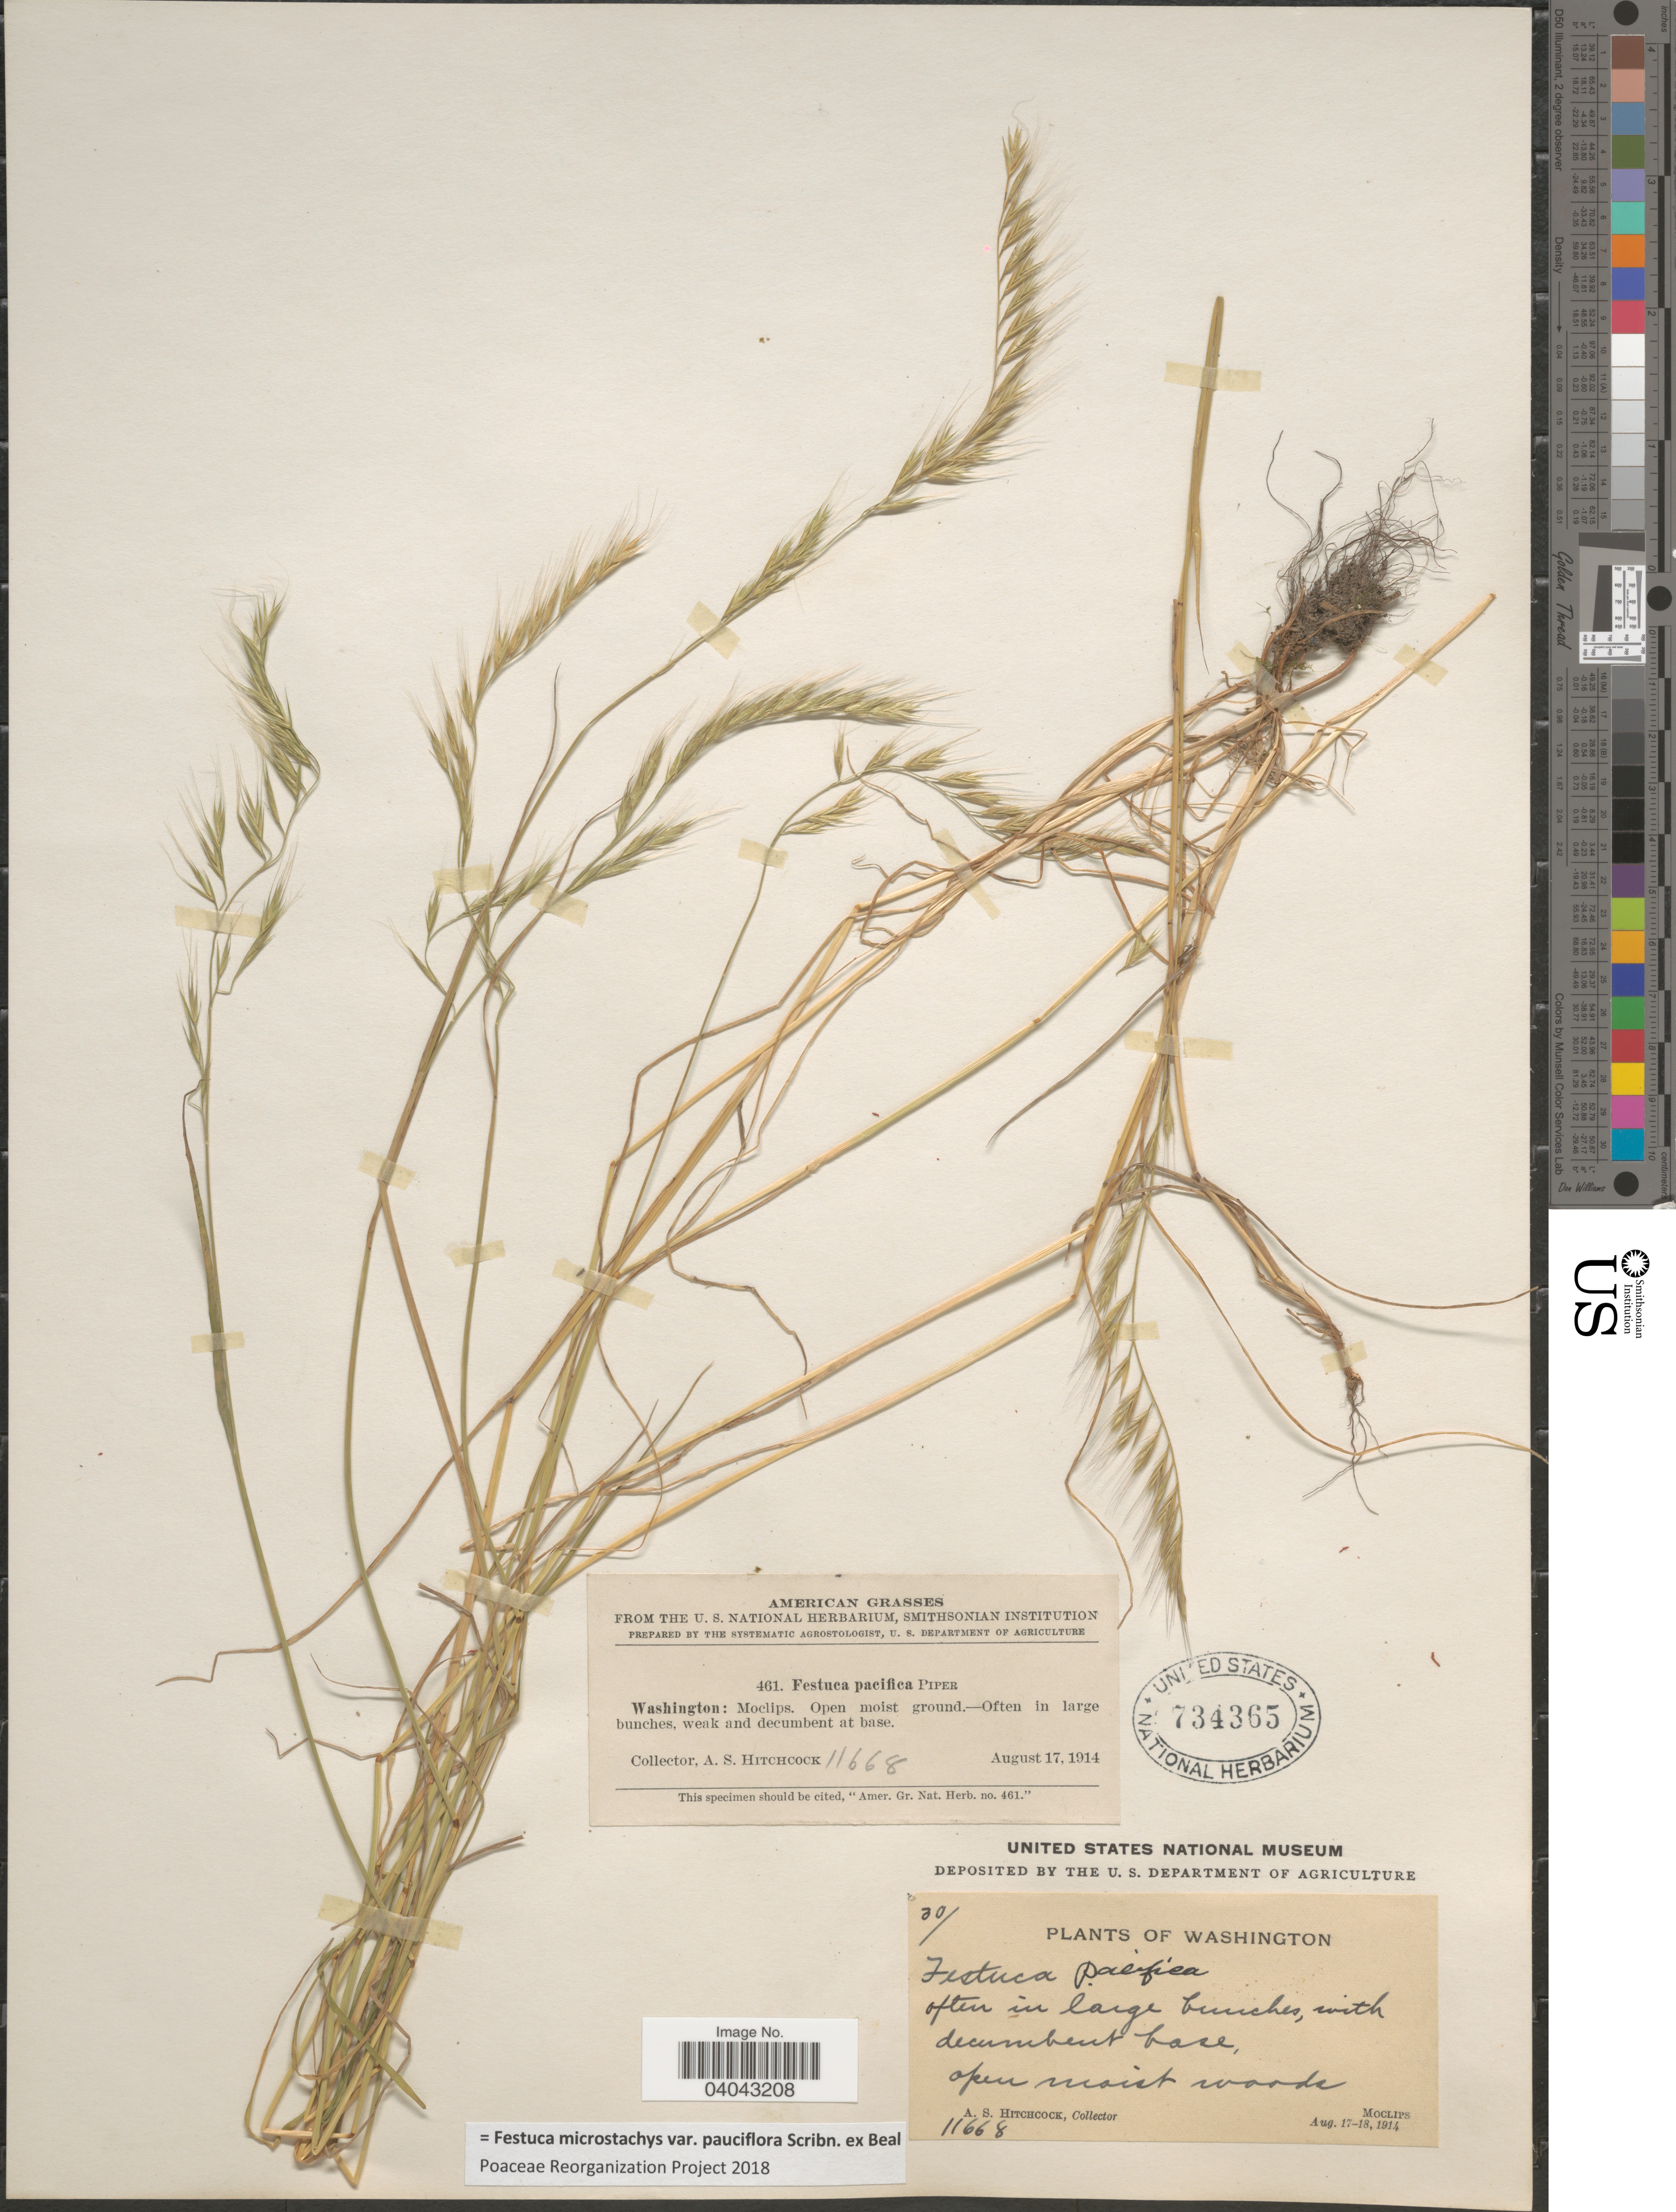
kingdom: Plantae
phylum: Tracheophyta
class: Liliopsida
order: Poales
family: Poaceae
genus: Festuca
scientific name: Festuca microstachys var. pauciflora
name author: Scribn. ex W.J. Beal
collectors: A. S. Hitchcock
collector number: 11668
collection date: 1914-08-17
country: United States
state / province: Washington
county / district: Grays Harbor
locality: Moclips.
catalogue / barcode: US 734365